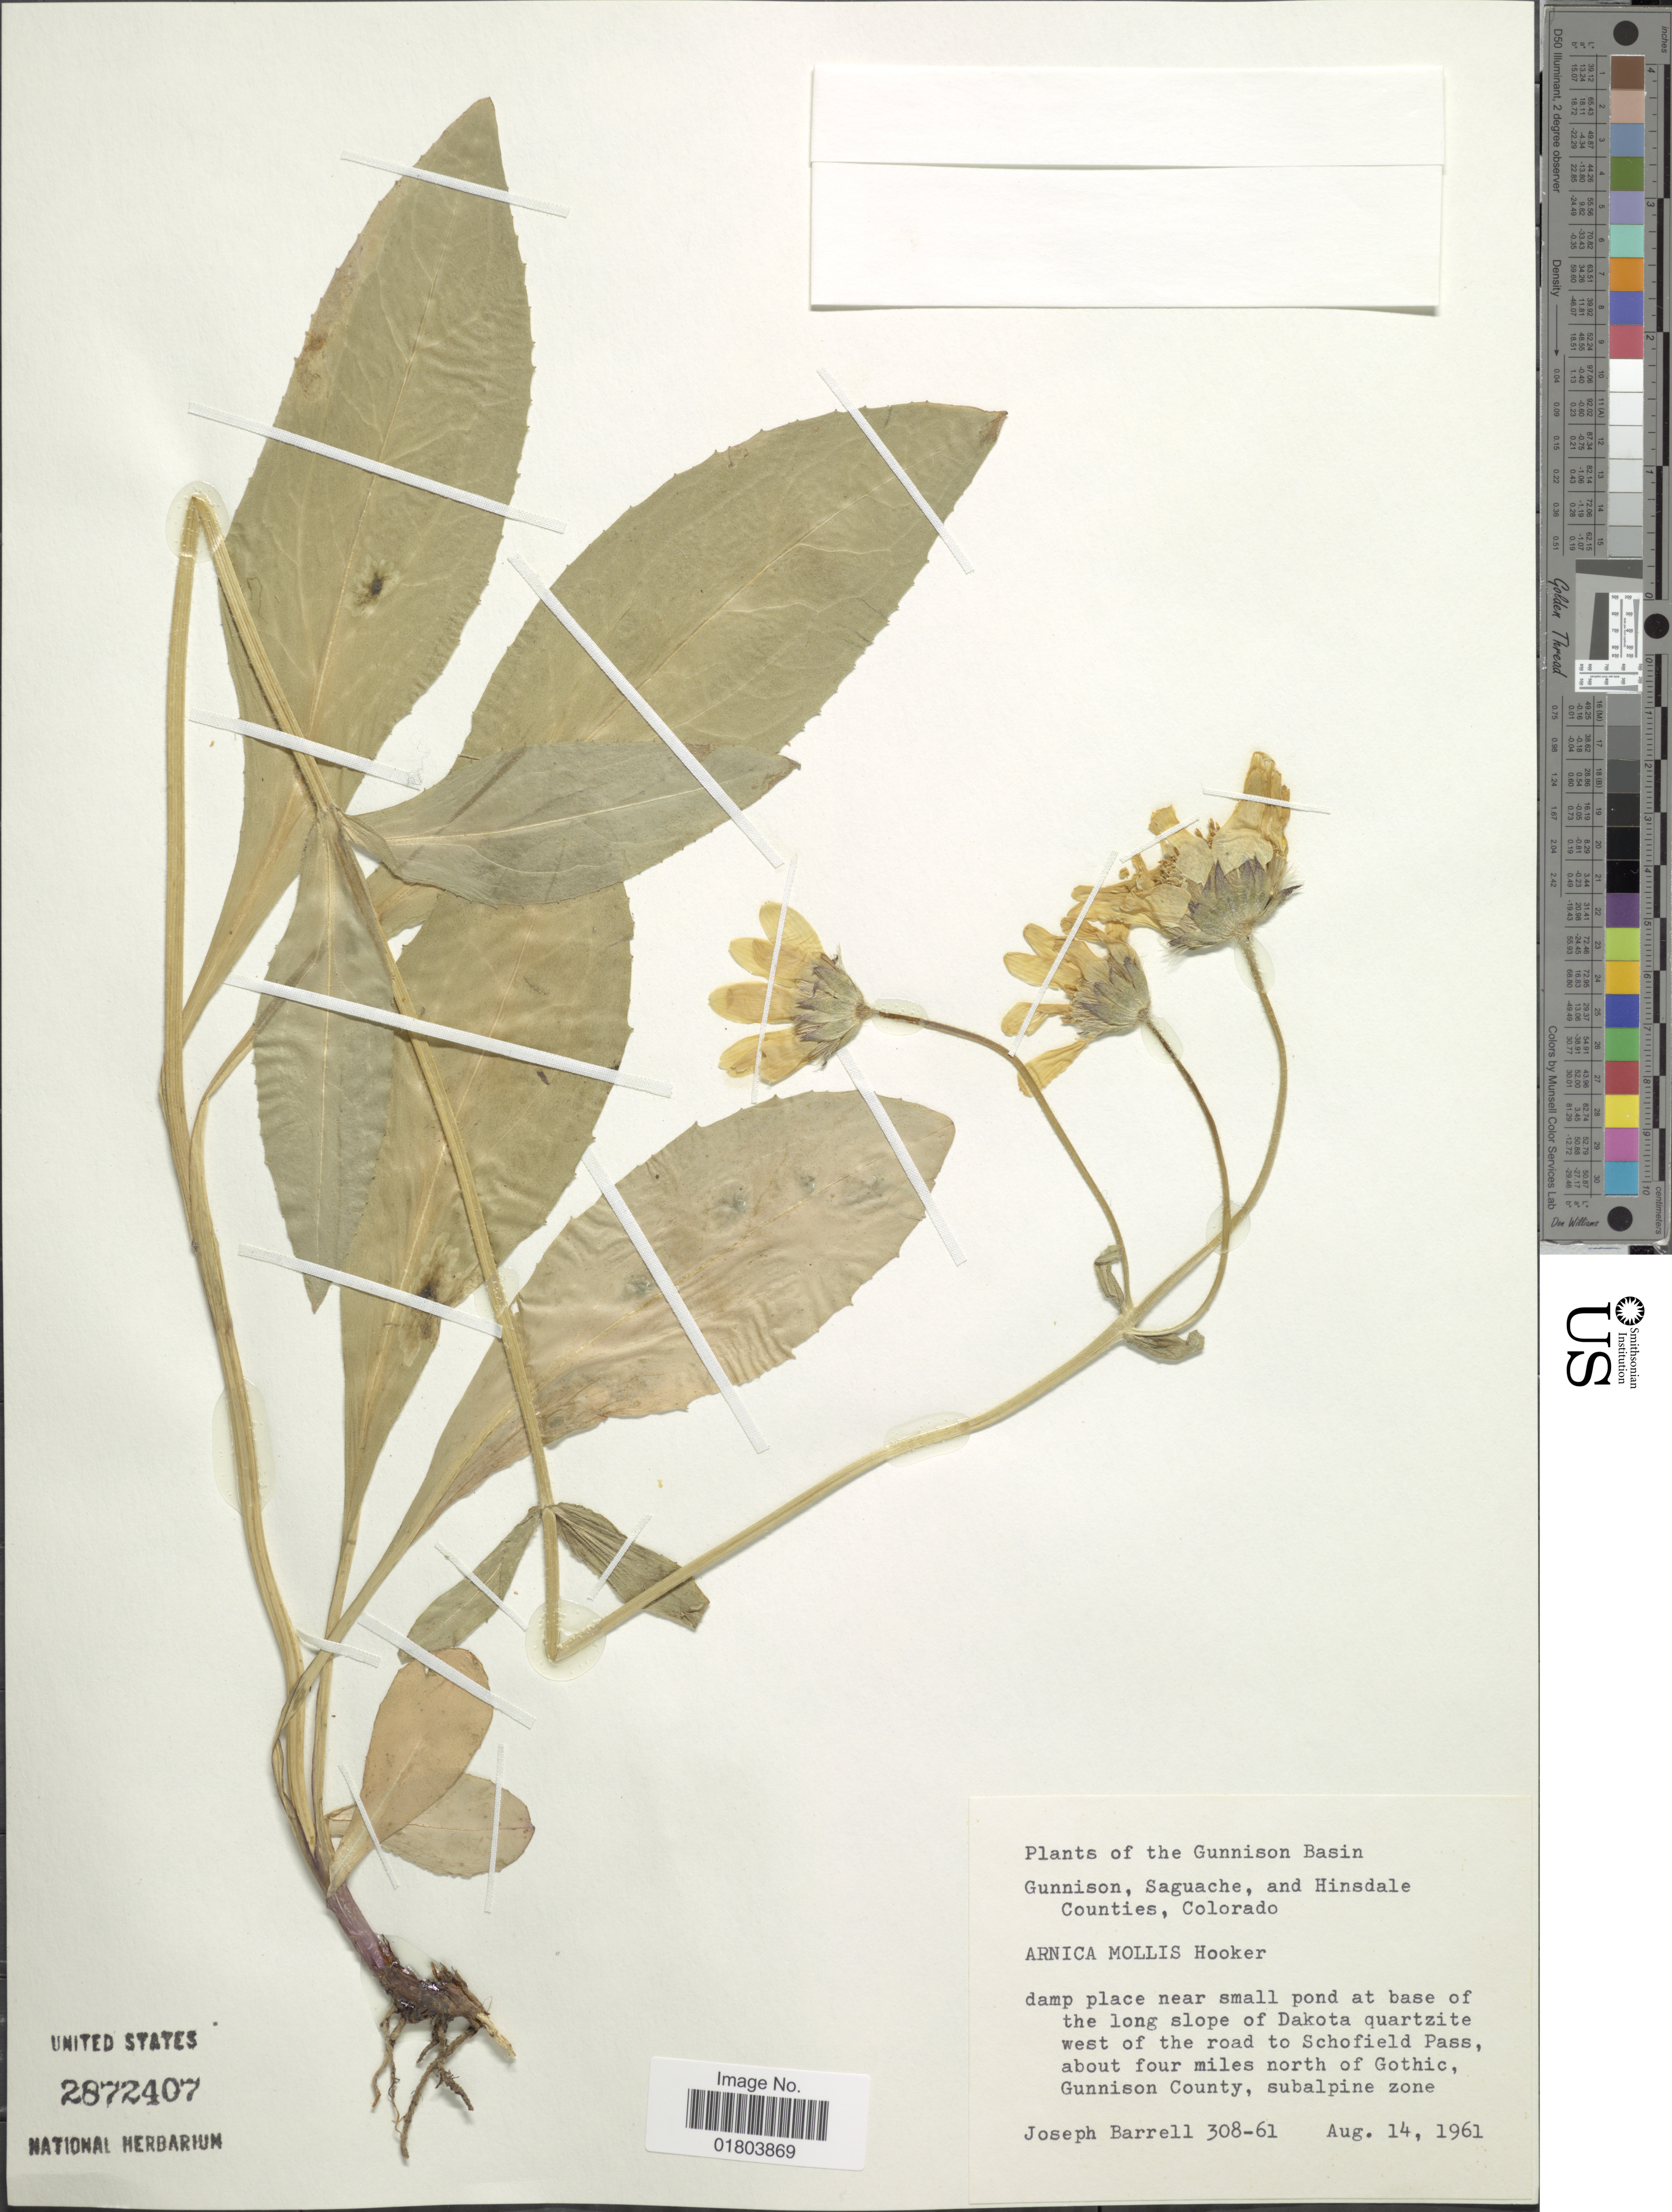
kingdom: Plantae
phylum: Tracheophyta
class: Magnoliopsida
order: Asterales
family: Asteraceae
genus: Arnica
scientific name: Arnica mollis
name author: Hook.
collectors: J. Barrell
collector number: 308-61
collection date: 1961-08-14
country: United States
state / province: Colorado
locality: The Gunnison Basin Gunnison, Saguache, and Hinsdale Counties, damp place near small pond at base of the long slope of Dakota quartzite west of the road to Schofield Pass, about four miles north of Gothic, Gunnison County, subalpine zone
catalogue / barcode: US 2872407